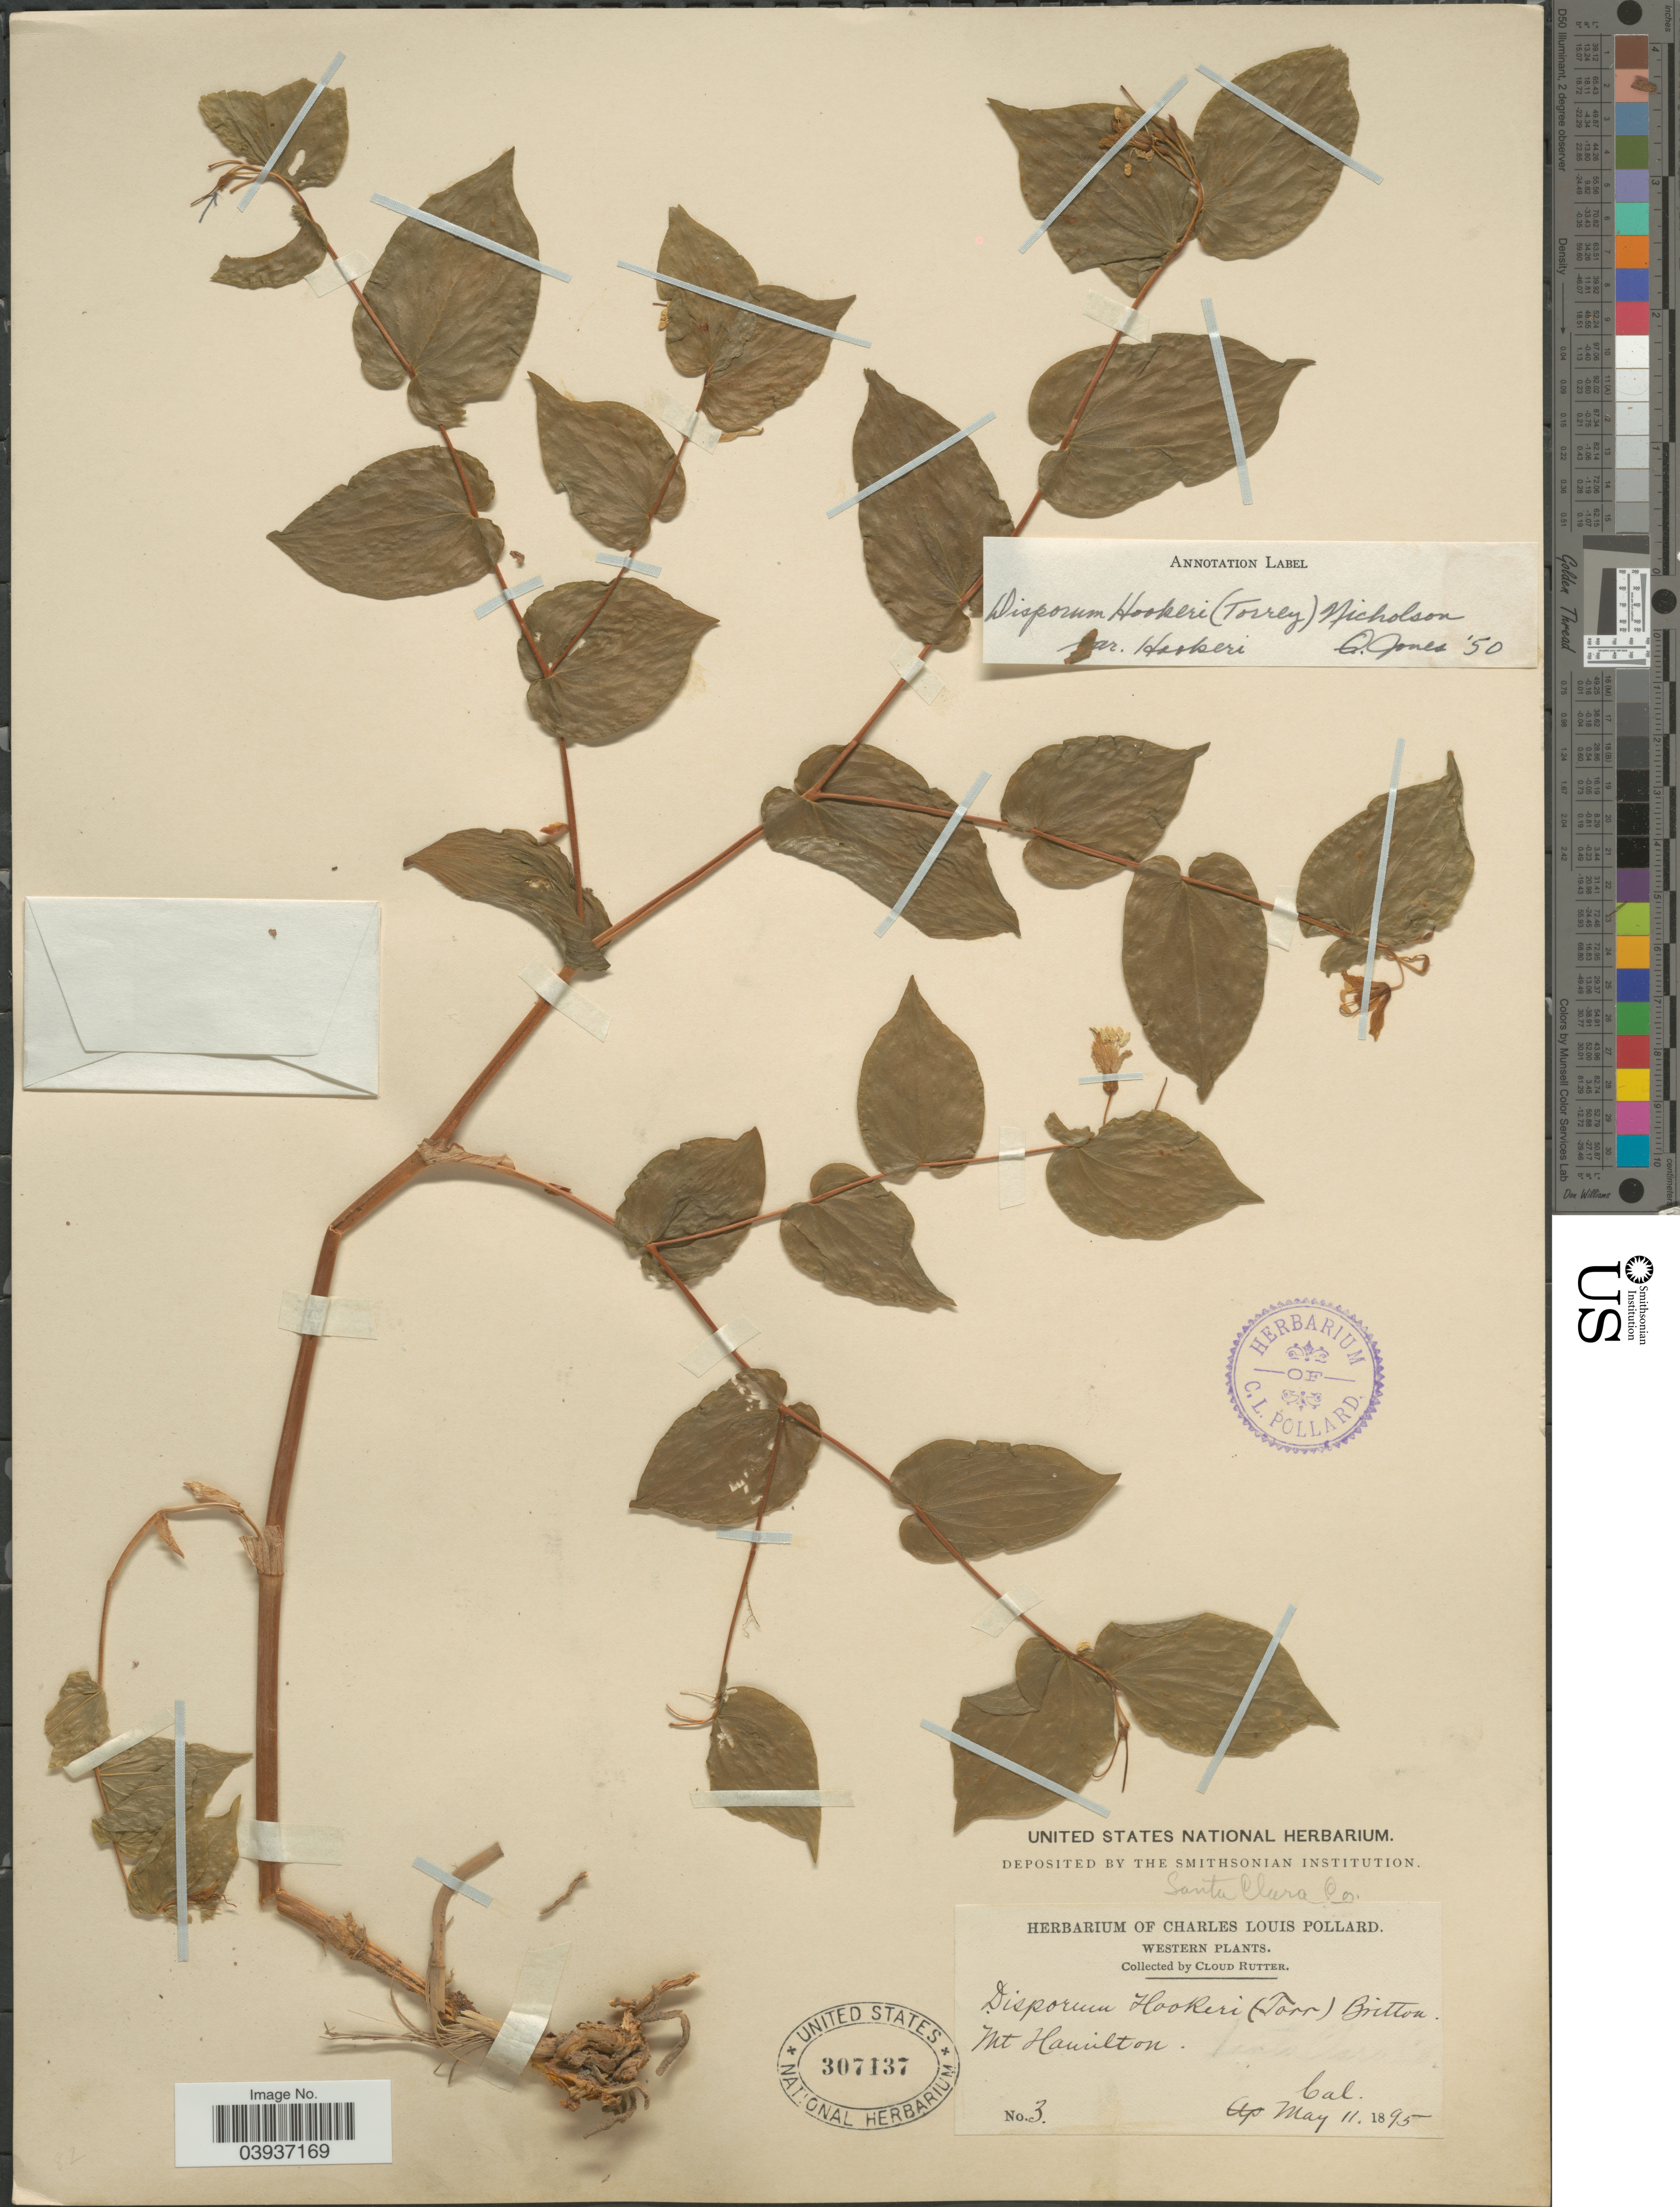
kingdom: Plantae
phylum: Tracheophyta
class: Liliopsida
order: Liliales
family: Colchicaceae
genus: Disporum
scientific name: Disporum hookeri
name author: (Torr.) G. Nicholson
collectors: C. Rutter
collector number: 3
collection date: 1895-05-11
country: United States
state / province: California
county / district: Santa Clara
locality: Santa Clara Co. Western. Mt Hamilton.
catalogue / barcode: US 307137